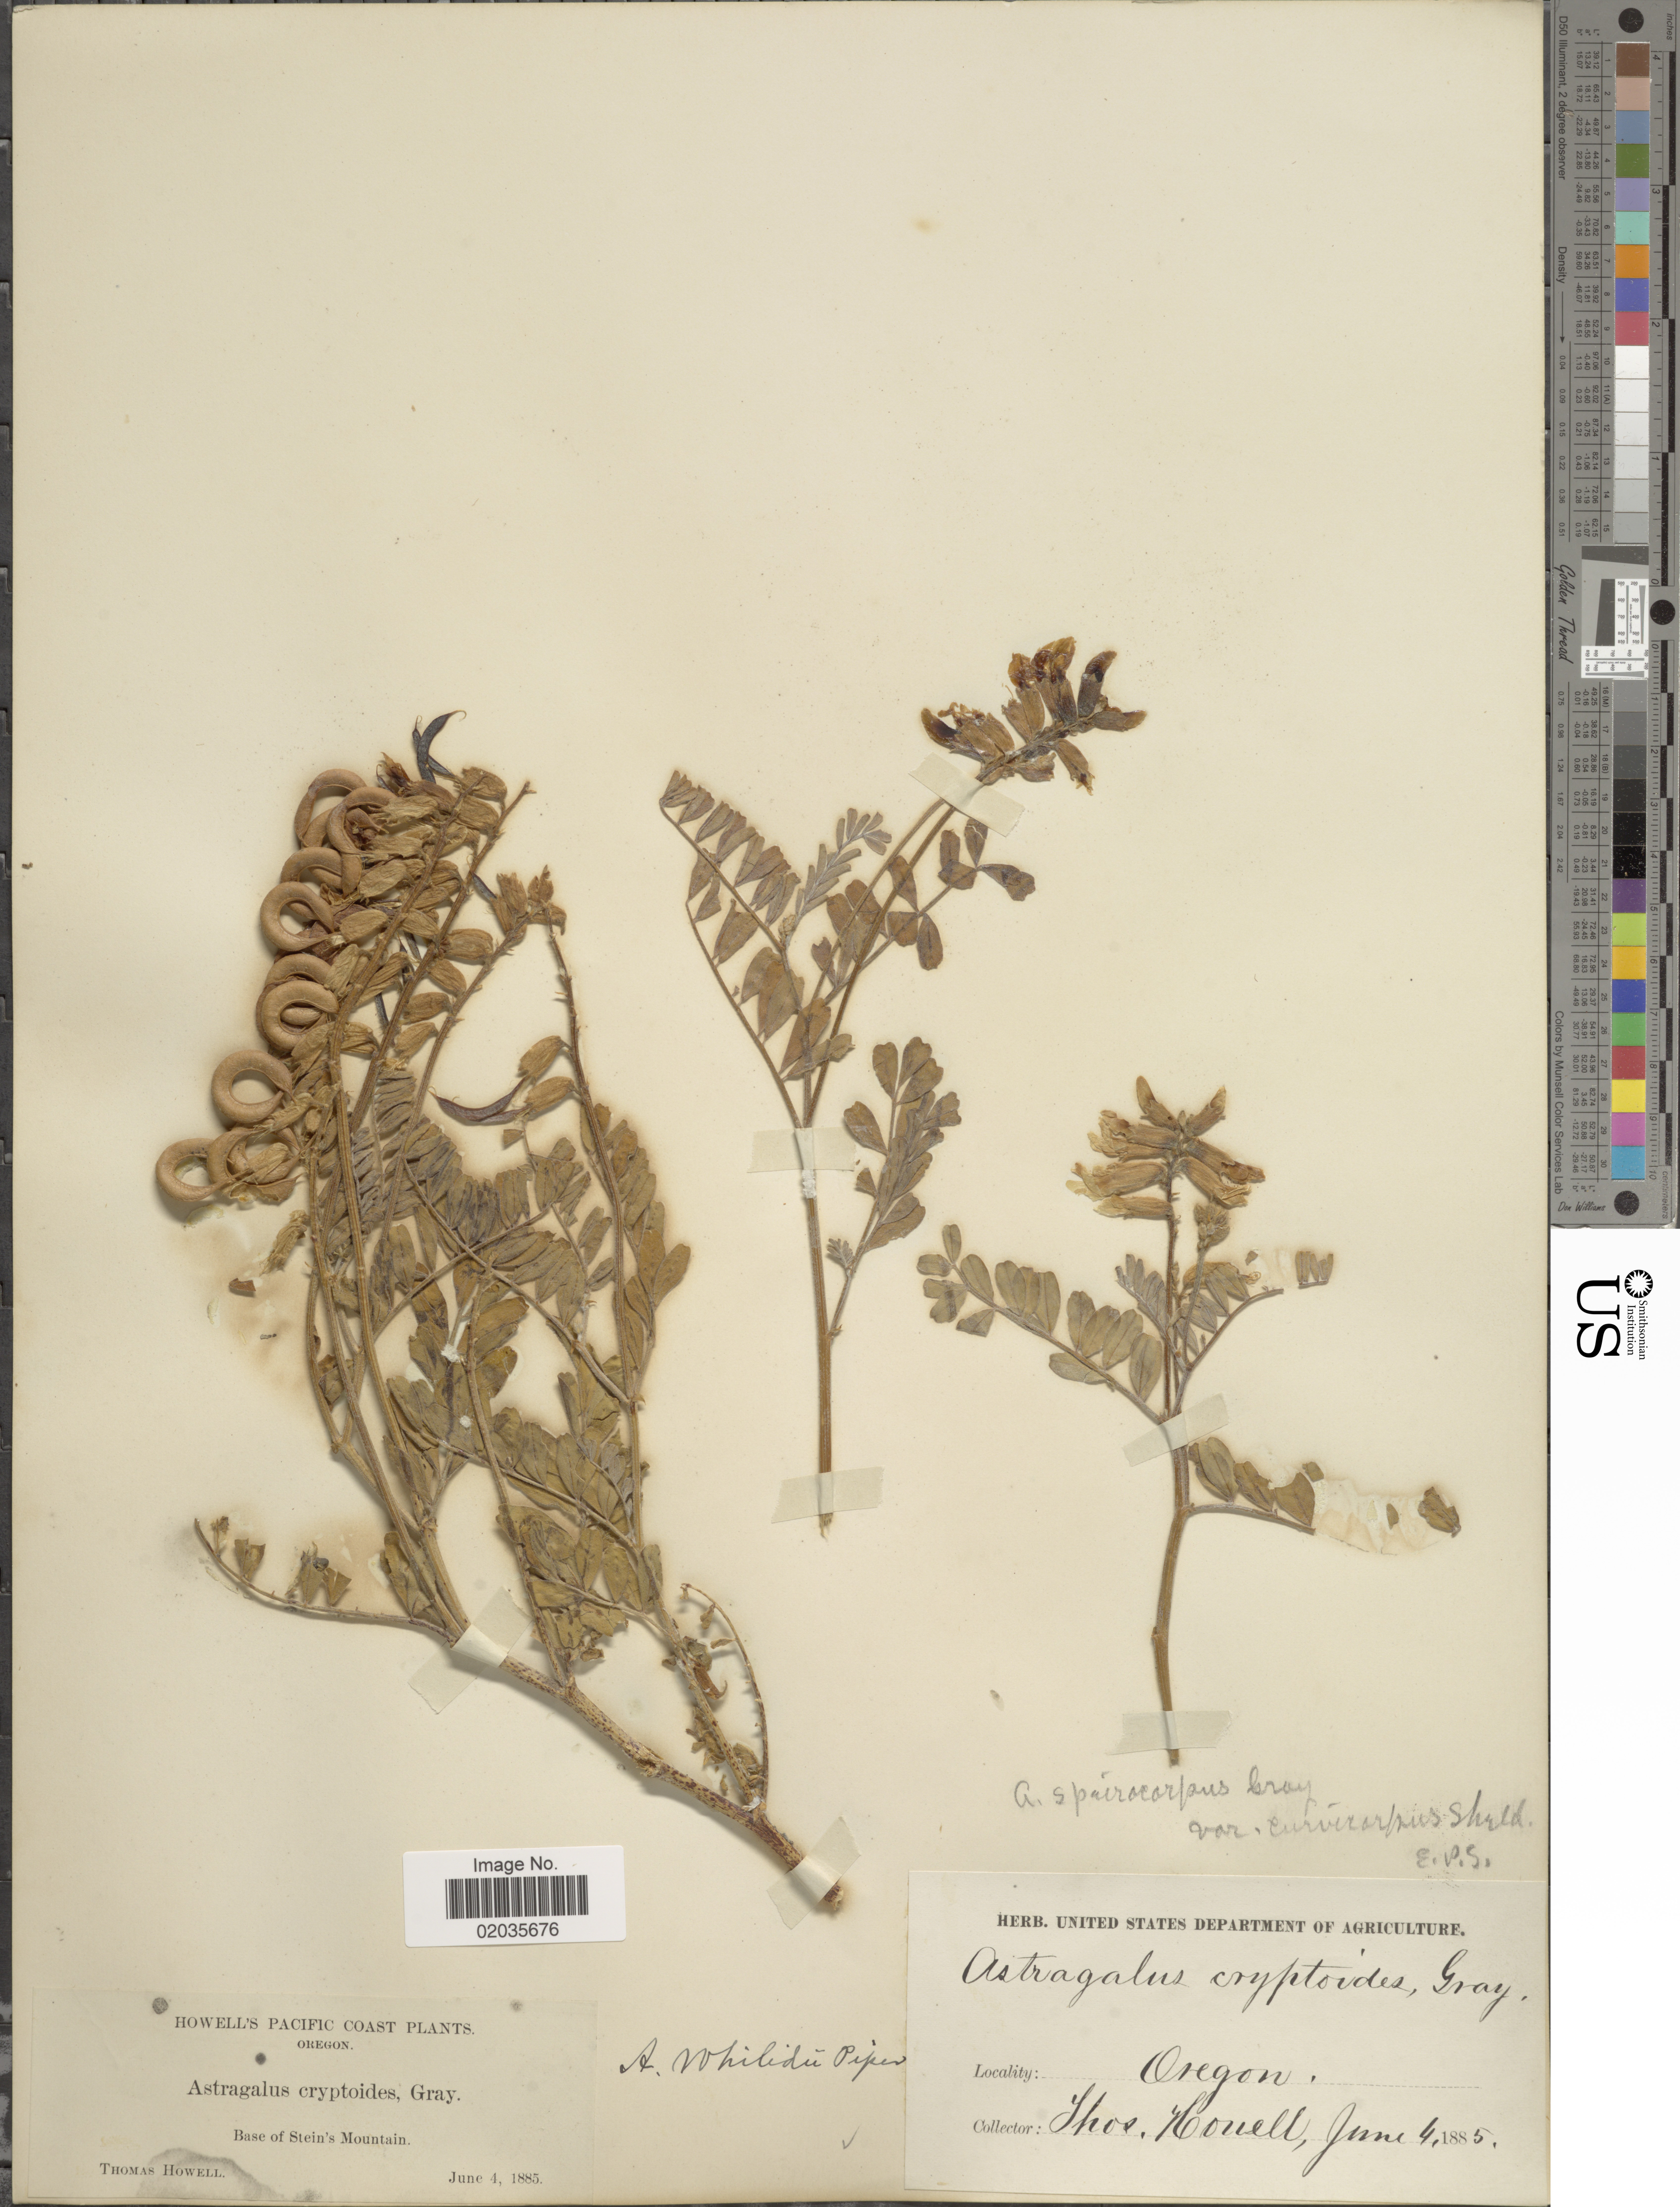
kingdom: Plantae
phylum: Tracheophyta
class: Magnoliopsida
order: Fabales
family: Fabaceae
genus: Astragalus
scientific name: Astragalus whitedii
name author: Piper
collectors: T. Howell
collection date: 1885-06-04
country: United States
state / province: Oregon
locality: Pacific Coast. Base of Stein's Mountain